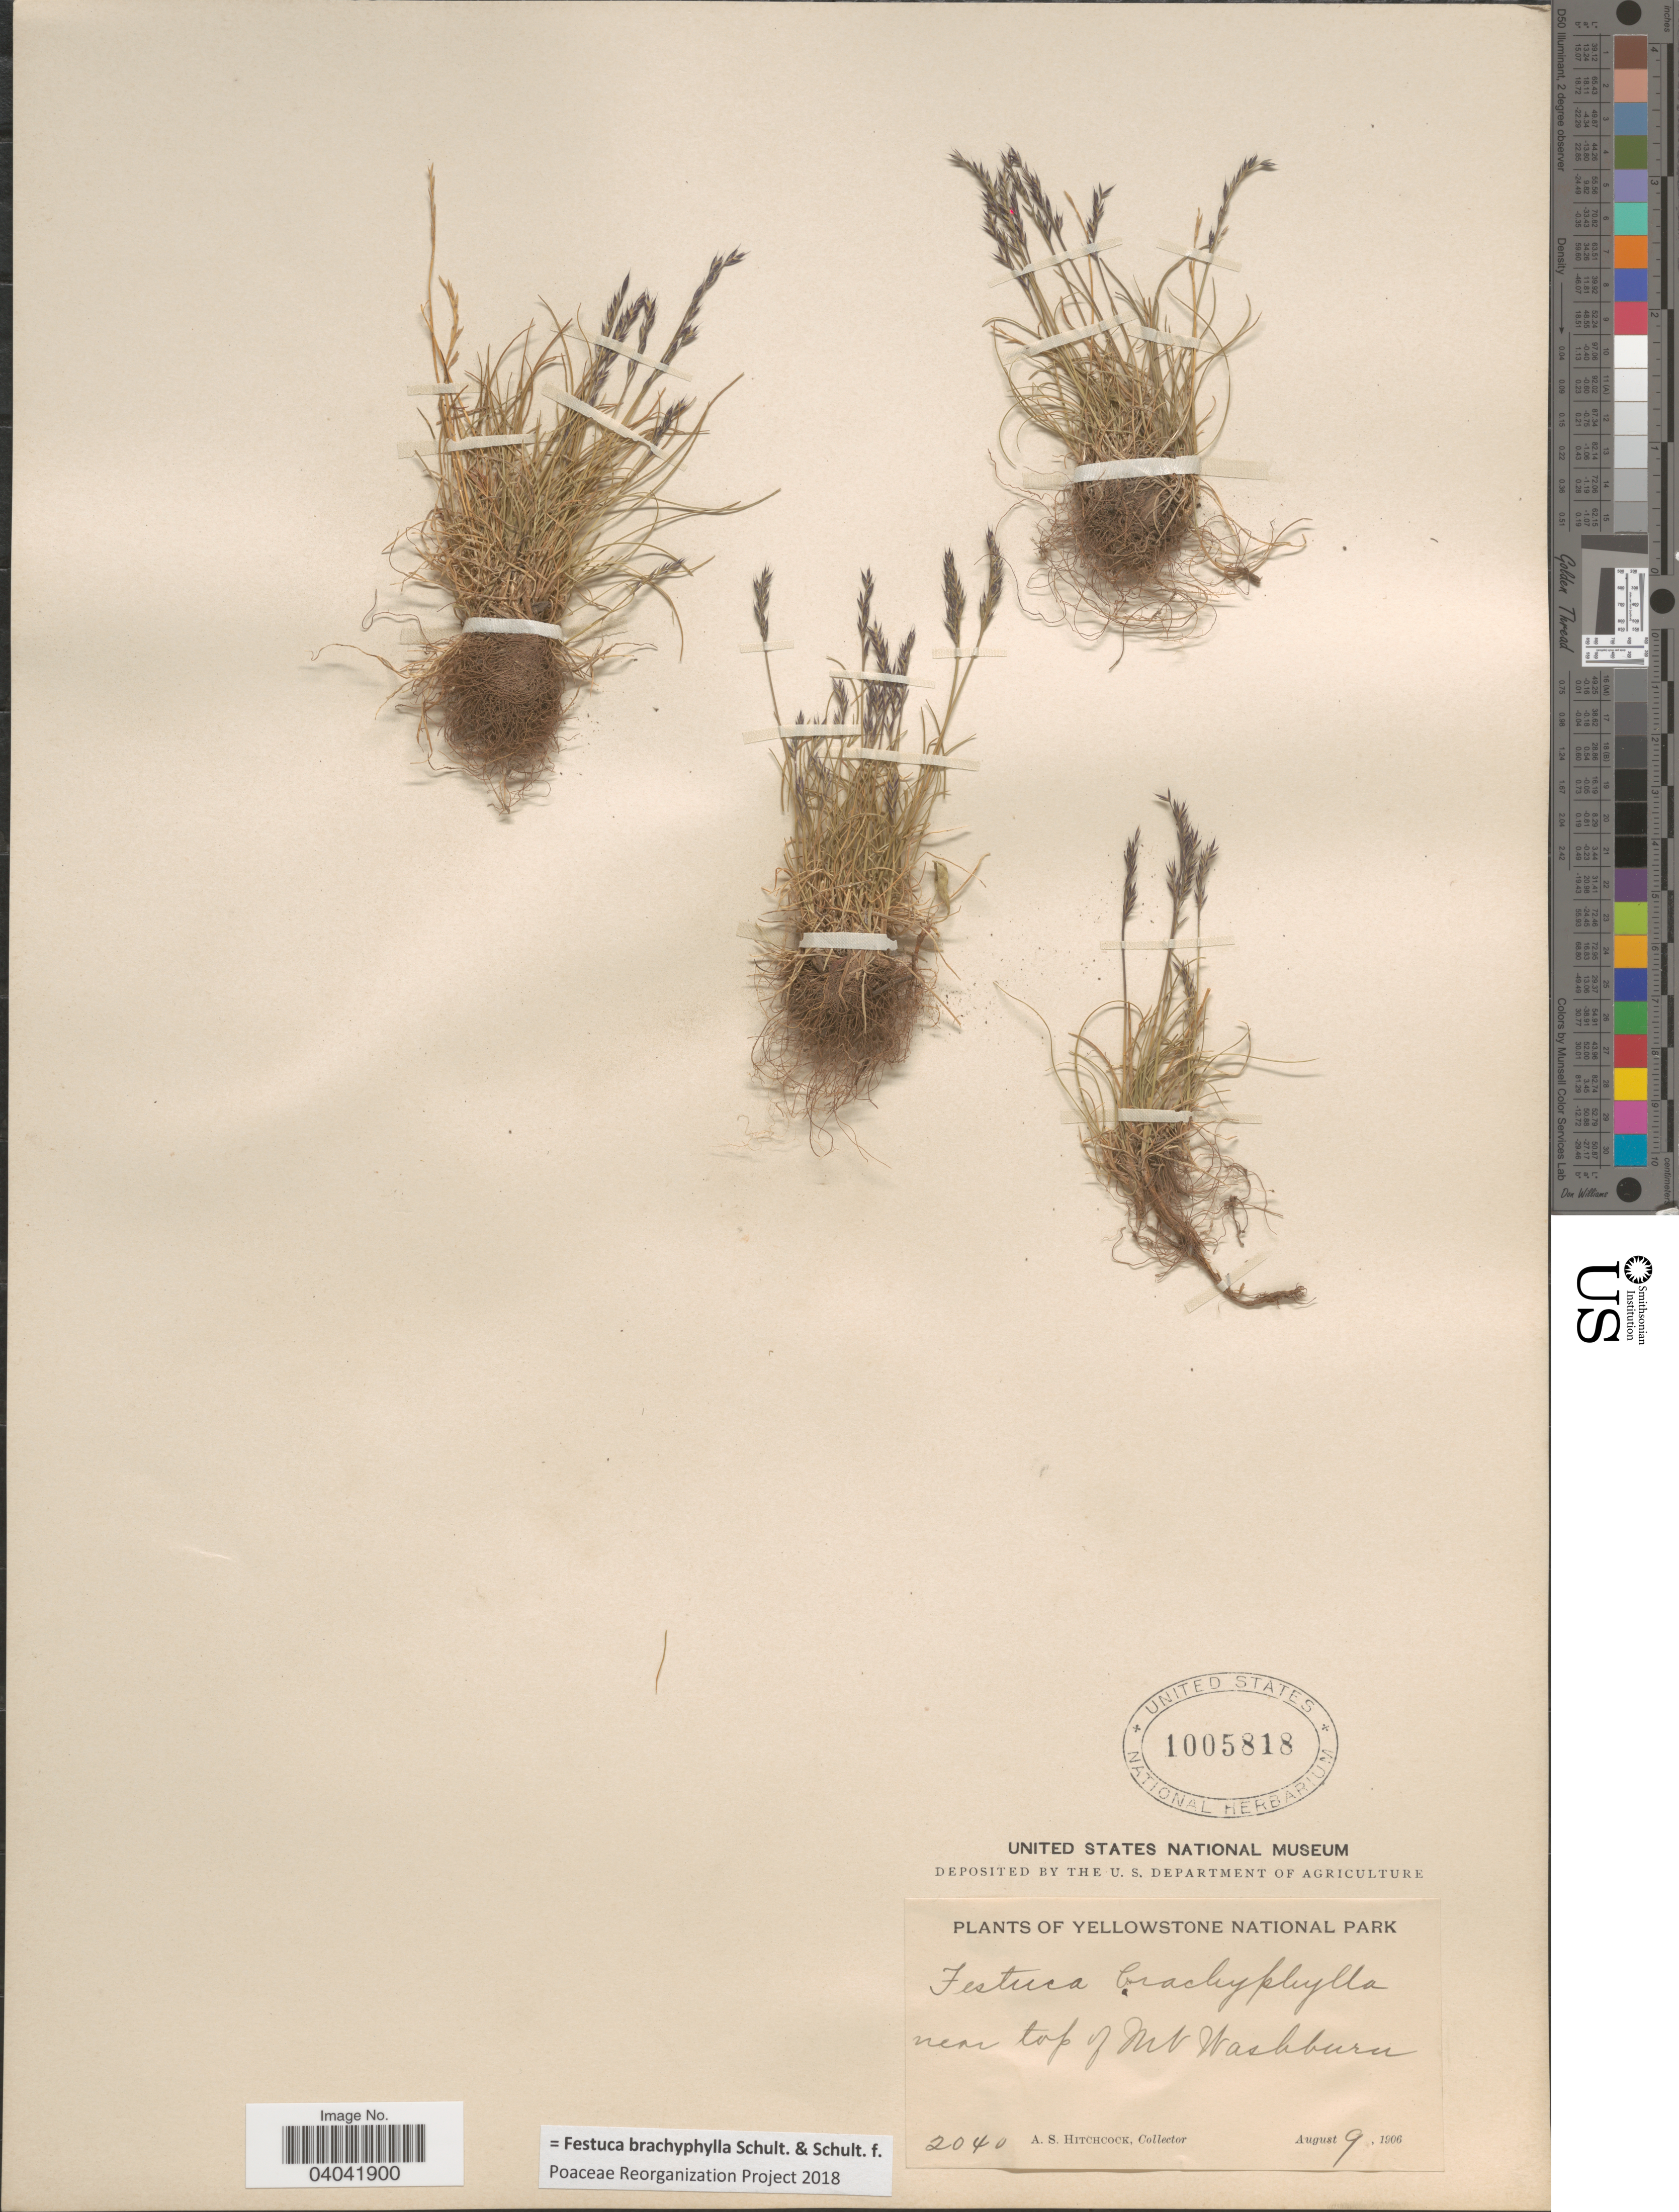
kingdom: Plantae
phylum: Tracheophyta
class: Liliopsida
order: Poales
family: Poaceae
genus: Festuca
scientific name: Festuca brachyphylla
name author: Schult. & Schult. f.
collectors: A. S. Hitchcock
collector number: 2040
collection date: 1906-08-09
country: United States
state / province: Wyoming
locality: Yellowstone National Park. Near top of Mt Washburn.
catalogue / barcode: US 1005818